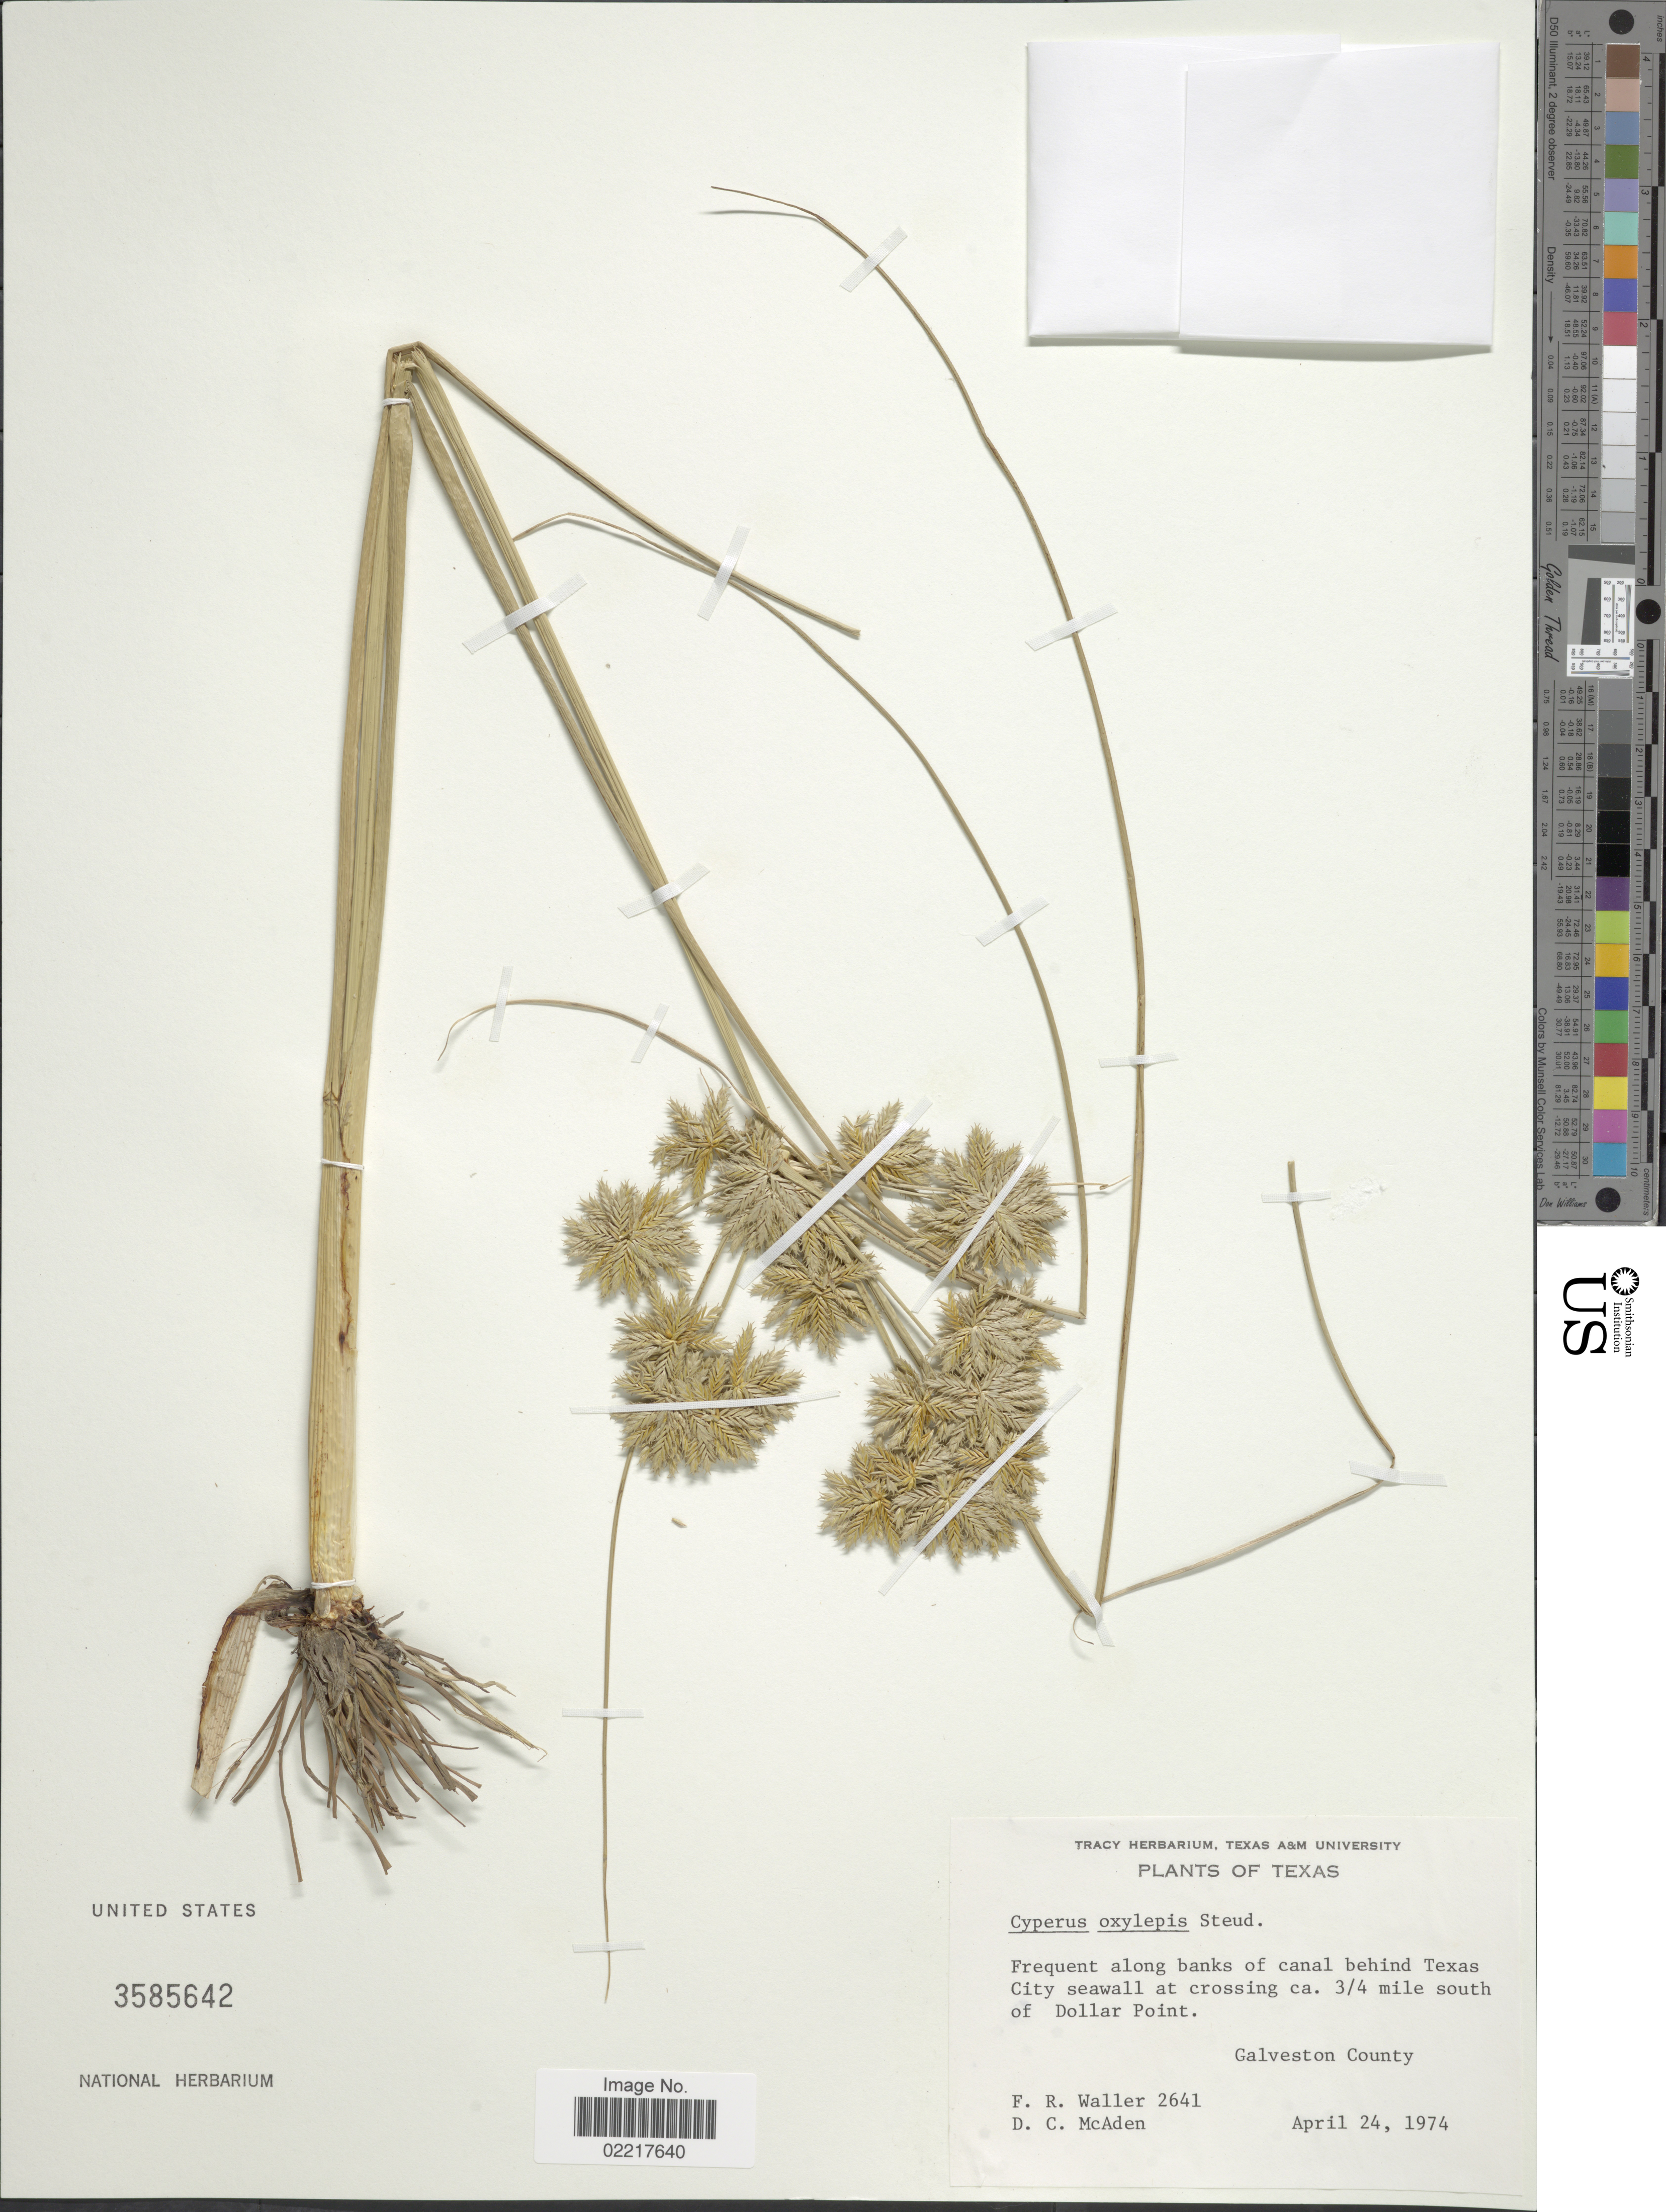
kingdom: Plantae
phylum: Tracheophyta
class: Liliopsida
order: Poales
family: Cyperaceae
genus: Cyperus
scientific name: Cyperus oxylepis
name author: Nees ex Steud.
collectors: F. R. Waller & D. McAden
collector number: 2641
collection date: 1974-04-24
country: United States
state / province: Texas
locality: Frequent along banks of canal behind Texas City seawall at crossig ca. 3/4 mile south of Dollar Point, Galveston County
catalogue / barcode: US 3585642